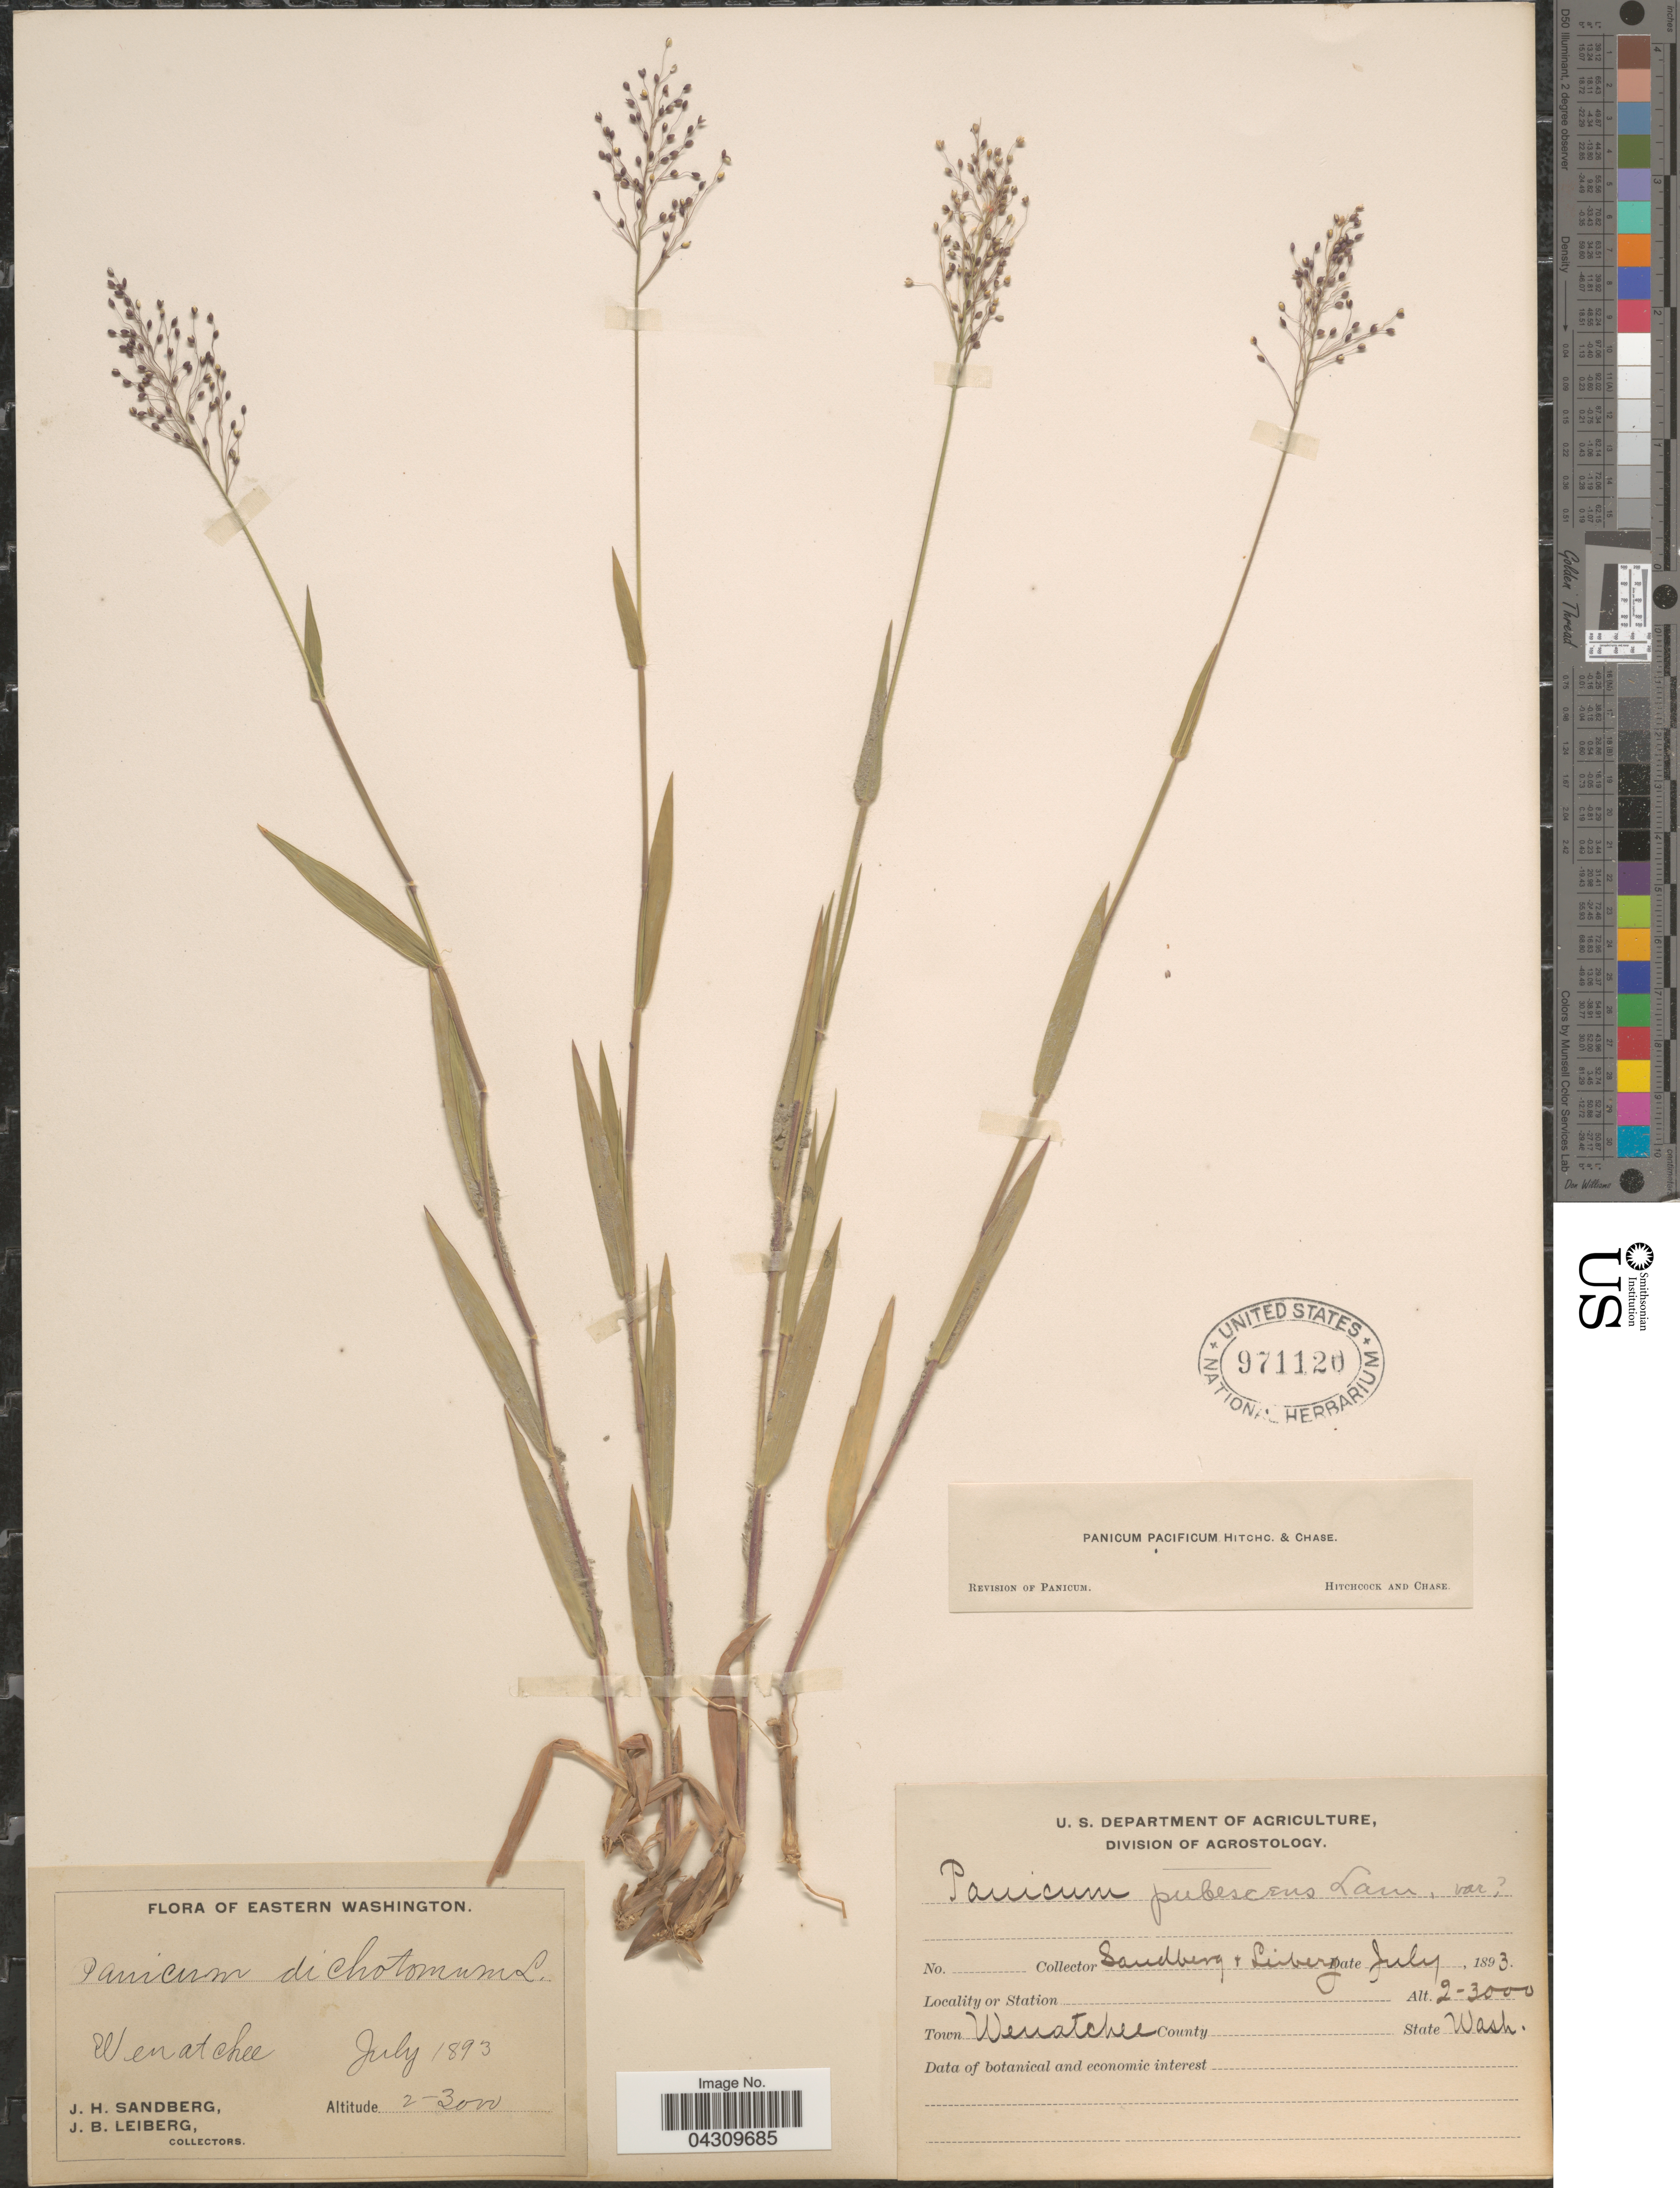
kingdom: Plantae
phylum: Tracheophyta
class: Liliopsida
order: Poales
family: Poaceae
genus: Dichanthelium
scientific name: Dichanthelium acuminatum var. acuminatum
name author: (Sw.) Gould & C.A. Clark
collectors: J. H. Sandberg & J. B. Leiberg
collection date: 1893-07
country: United States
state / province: Washington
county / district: Chelan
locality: Eastern Washington. Town Wenatchee.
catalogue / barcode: US 971120